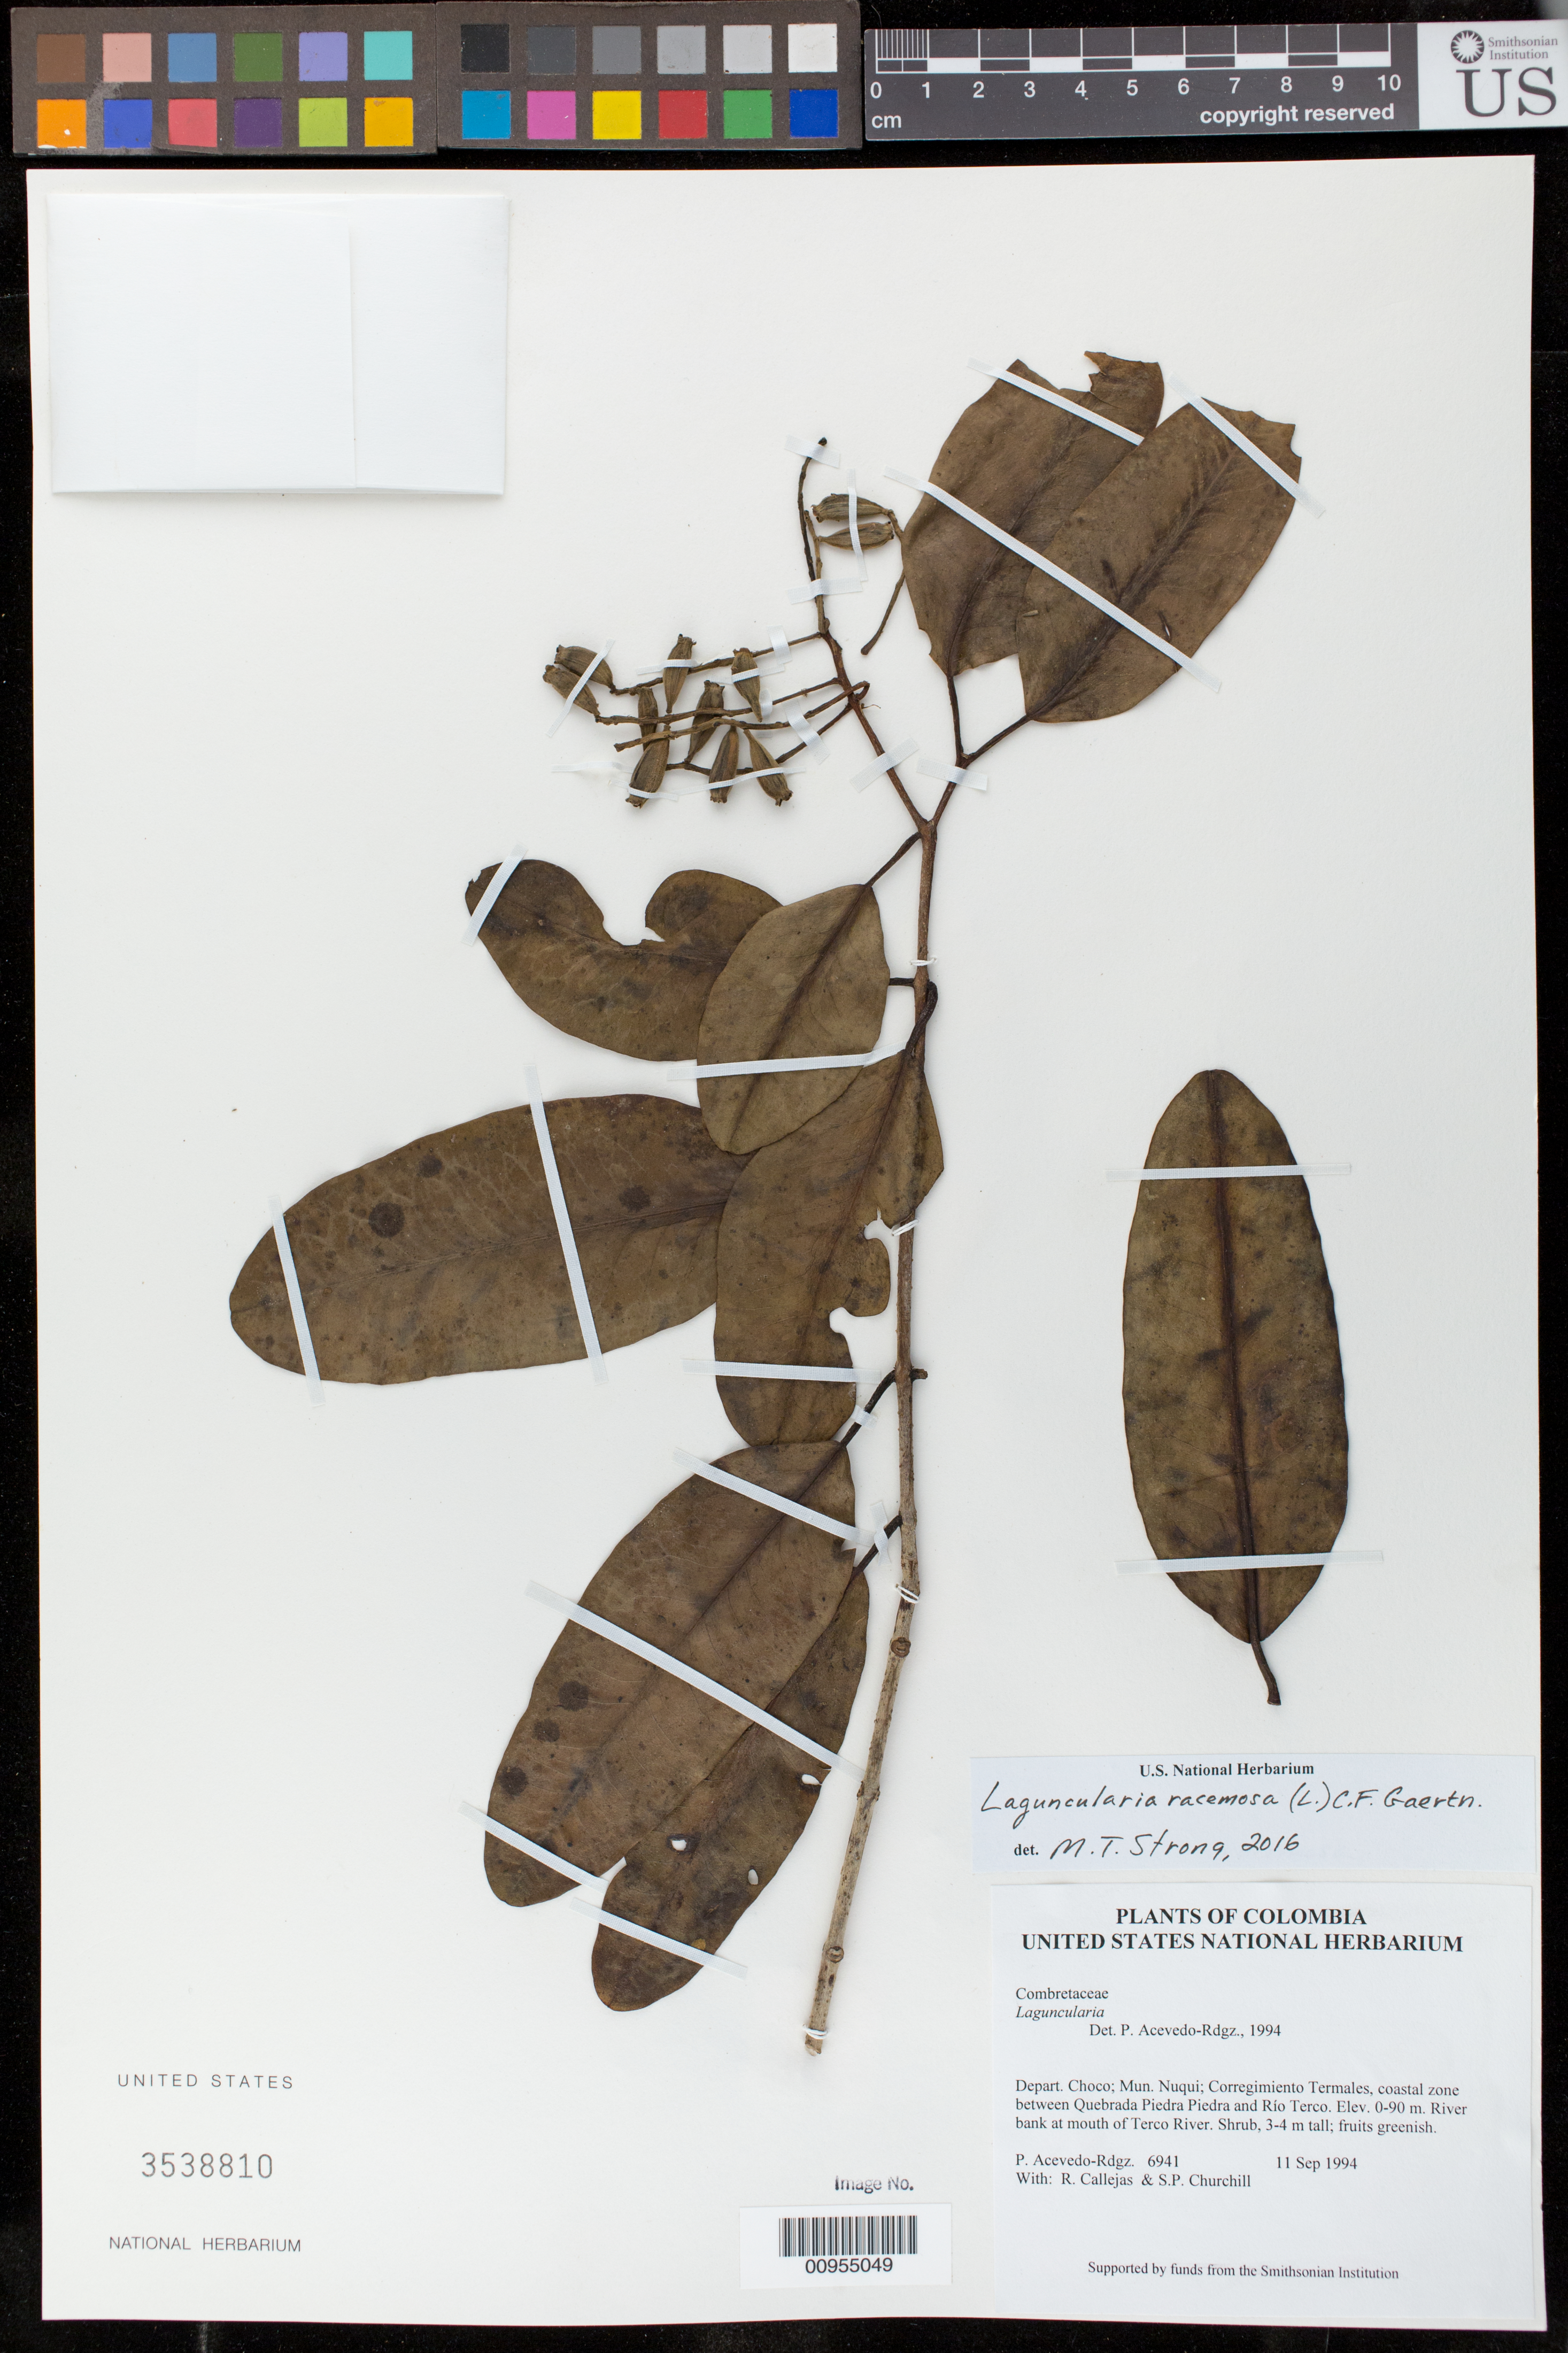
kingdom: Plantae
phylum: Tracheophyta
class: Magnoliopsida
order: Myrtales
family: Combretaceae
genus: Laguncularia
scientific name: Laguncularia racemosa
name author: (L.) C.F. Gaertn.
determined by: Strong, M. T., (US), Smithsonian Institution - National Museum of Natural History (UNITED STATES)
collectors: P. Acevedo-Rodr., R. Callejas & S. Churchill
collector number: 6941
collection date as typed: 11 Sep 1994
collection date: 1994-09-11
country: Colombia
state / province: Chocó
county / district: Nuqui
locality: Depart. Choco; Mun. Nuqui; Corregimiento Termales, coastal zone between Quebrada Piedra Piedra and Río Terco.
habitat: River bank at mouth of Terco River.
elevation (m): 10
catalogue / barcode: US 3538810